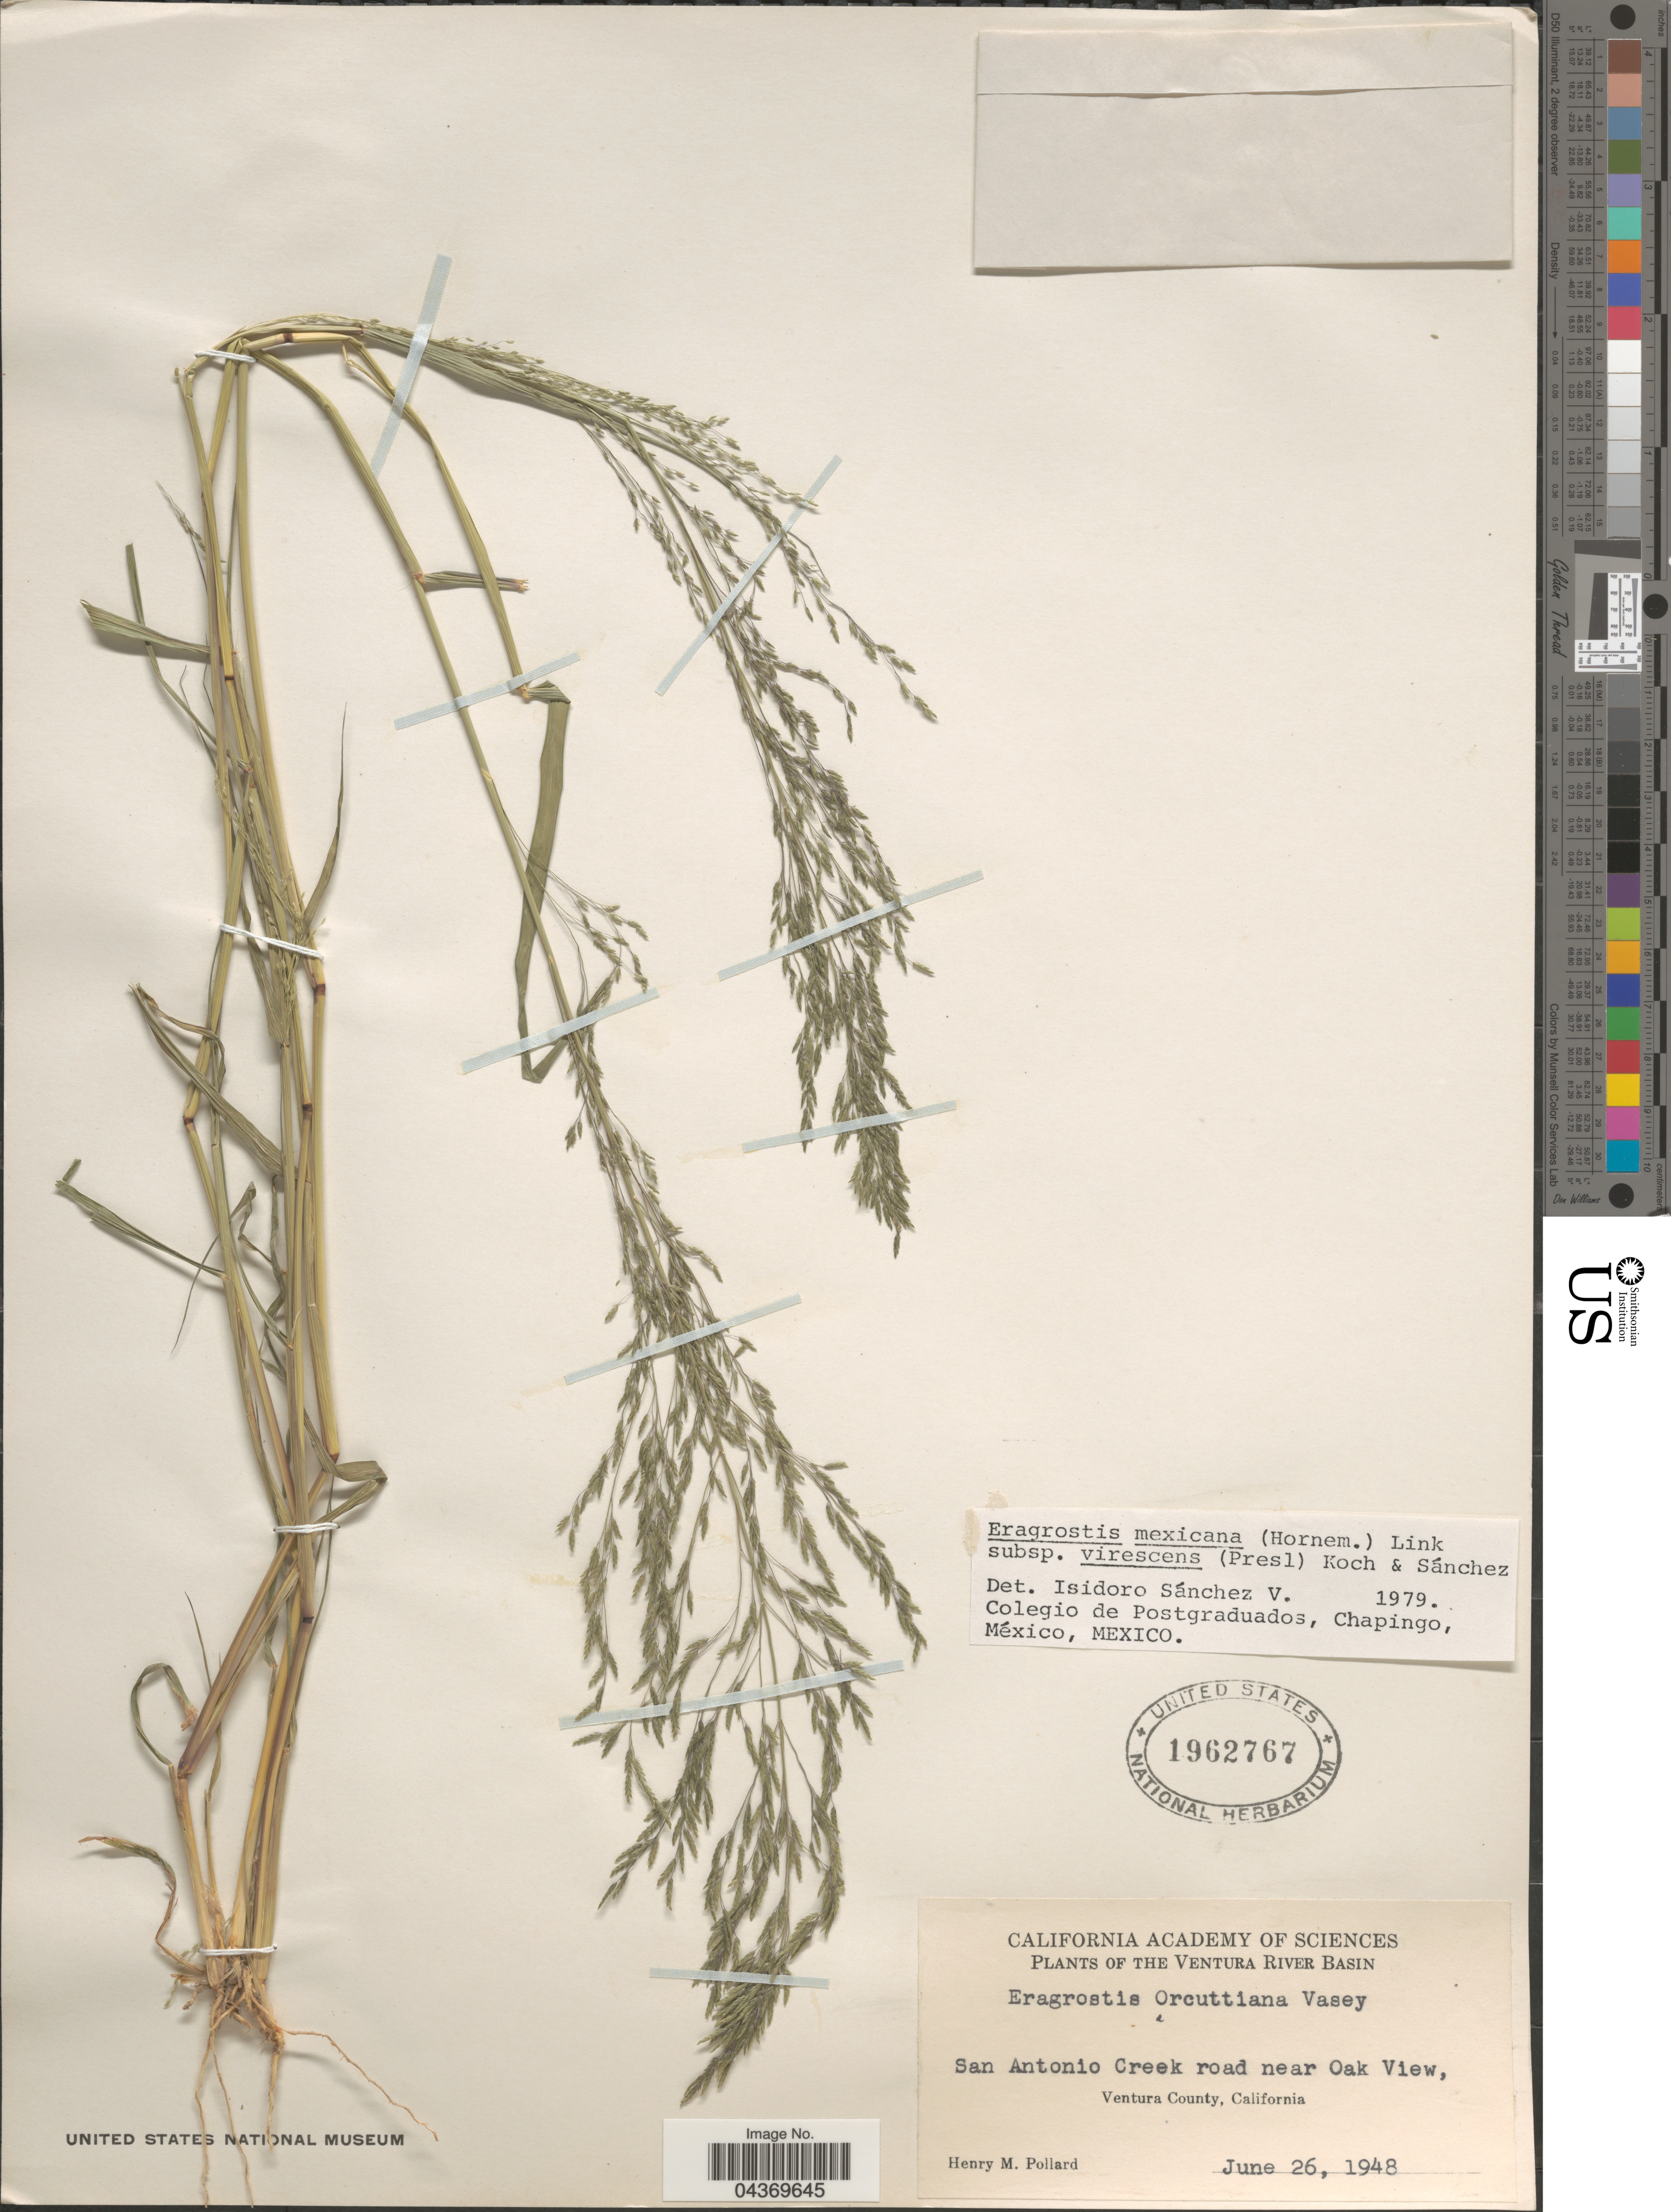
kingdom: Plantae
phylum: Tracheophyta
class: Liliopsida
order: Poales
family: Poaceae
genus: Eragrostis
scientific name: Eragrostis mexicana subsp. virescens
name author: (J. Presl) S.D. Koch & Sánchez Vega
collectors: H. M. Pollard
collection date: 1948-06-26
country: United States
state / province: California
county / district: Ventura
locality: Ventura River Basin. San Antonio Creek road near Oak View, Ventura County.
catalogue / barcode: US 1962767